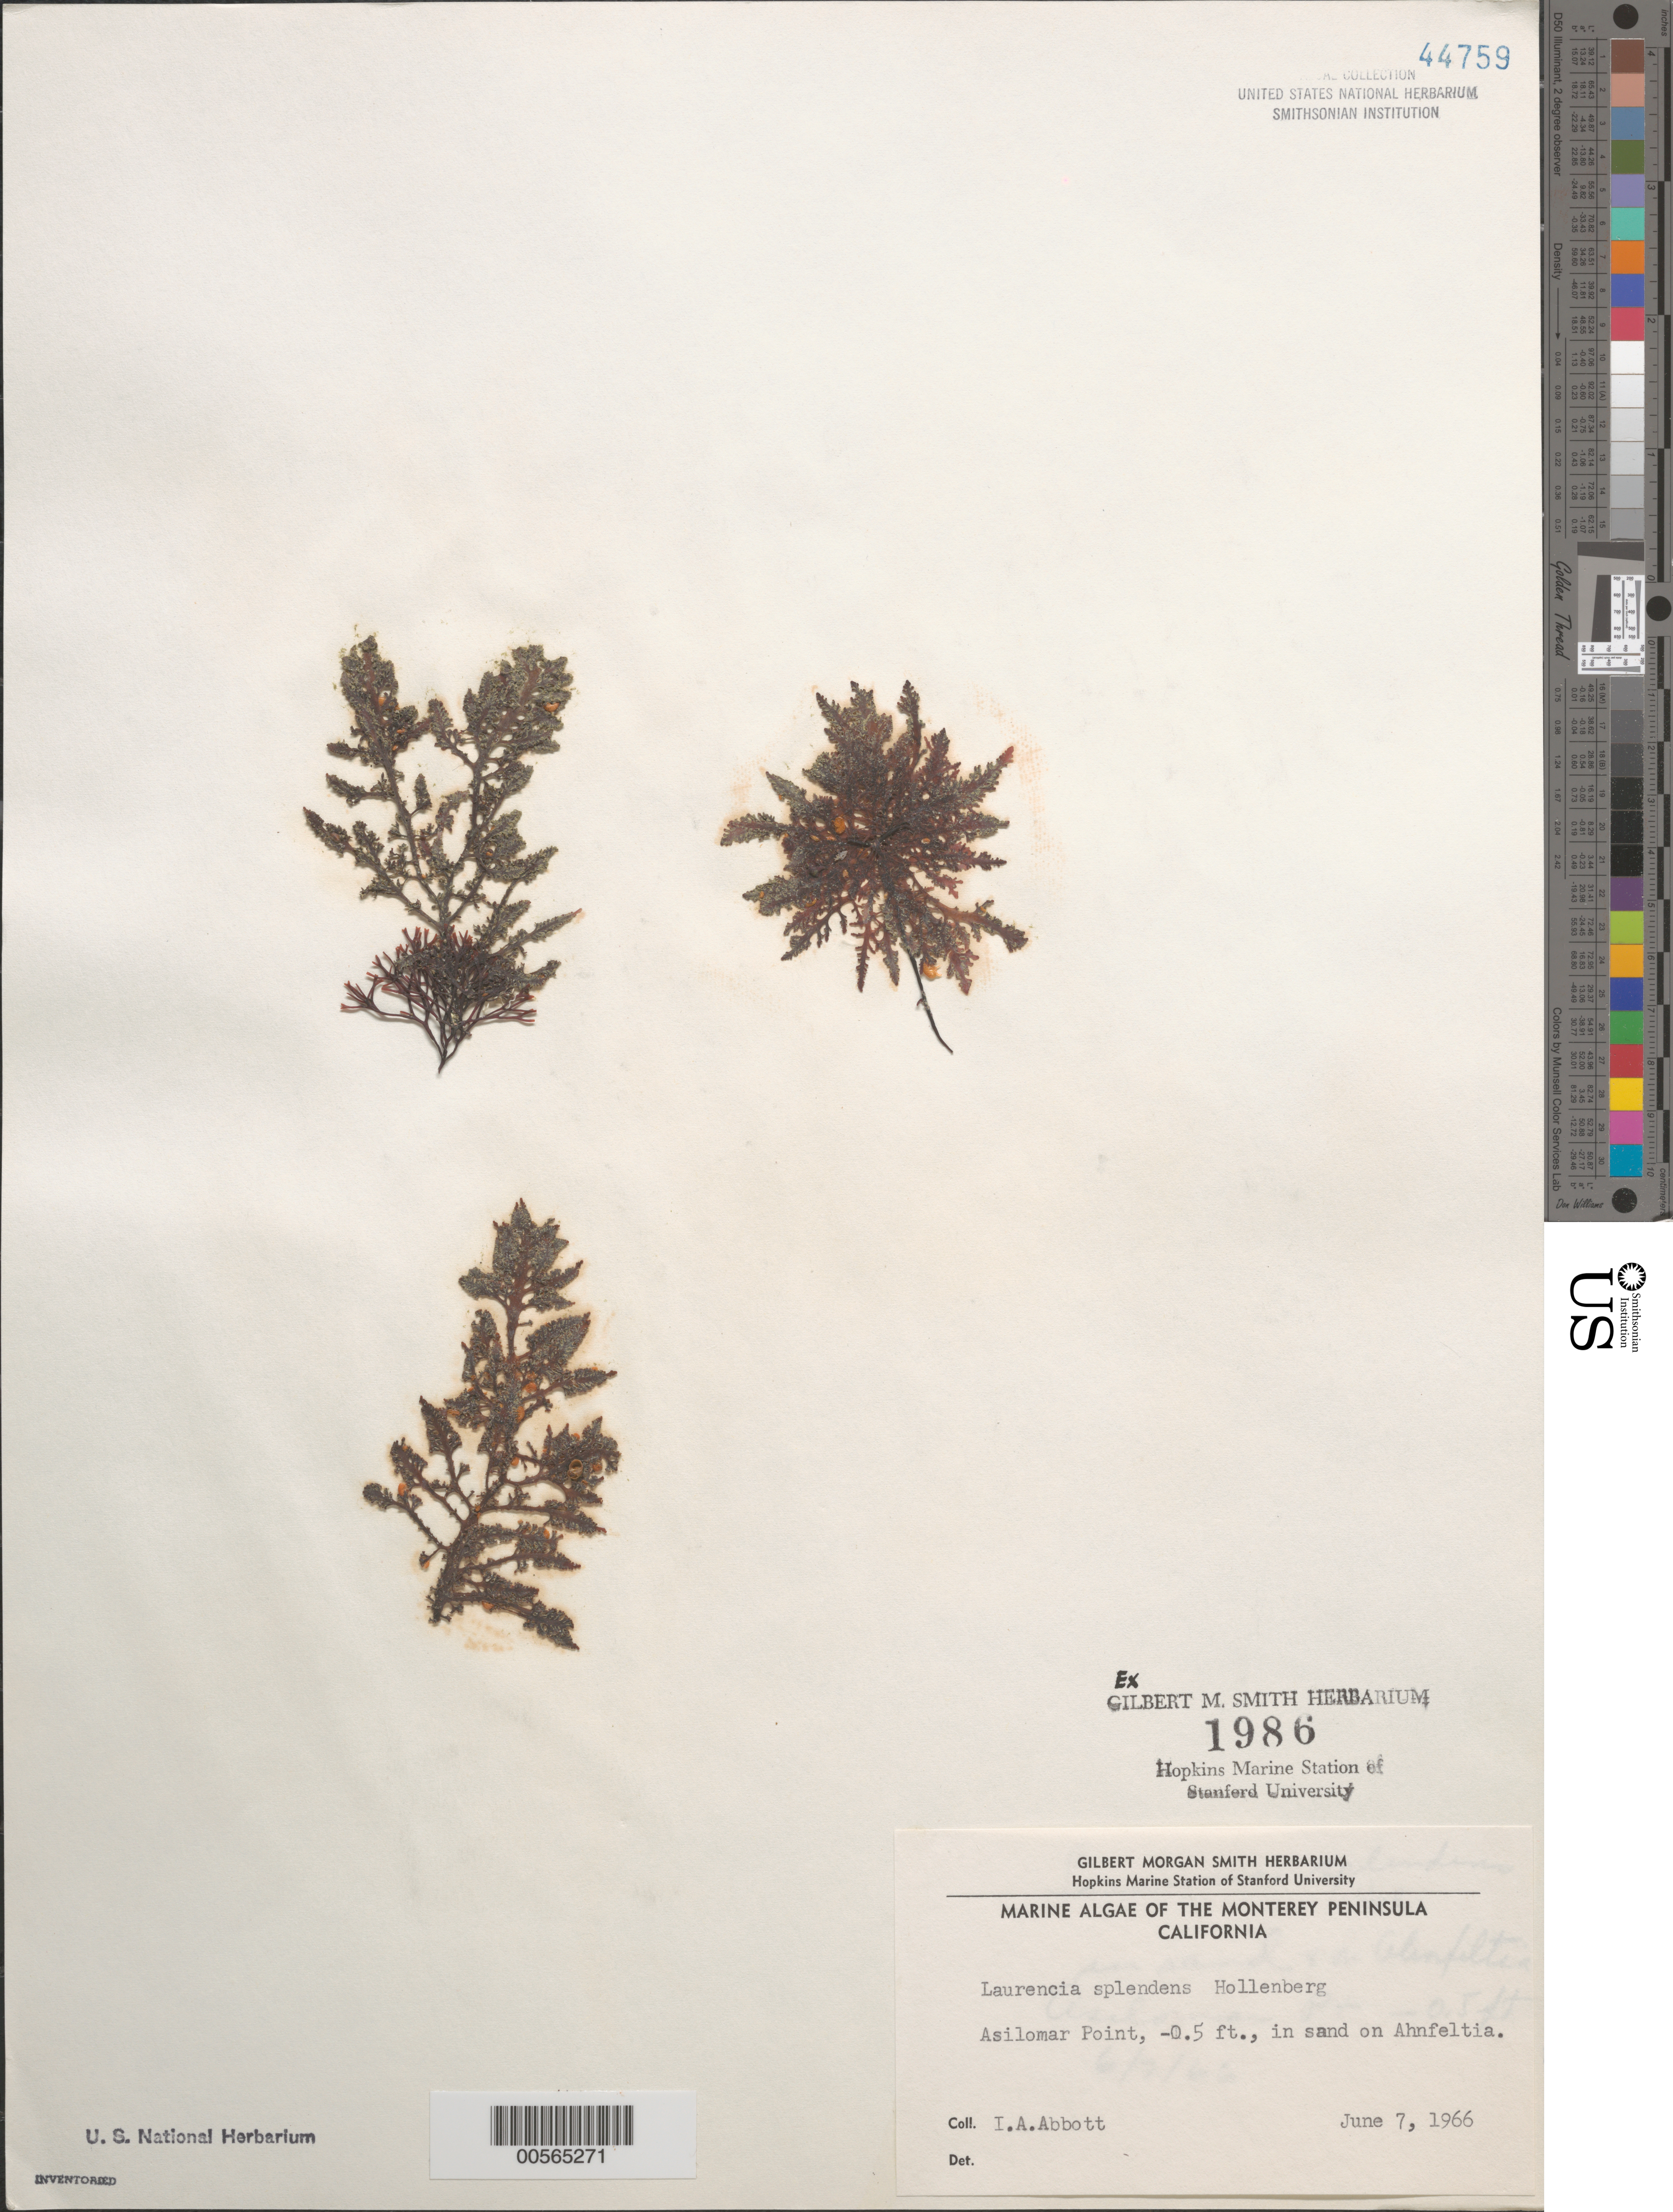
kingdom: Plantae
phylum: Rhodophyta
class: Florideophyceae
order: Ceramiales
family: Rhodomelaceae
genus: Osmundea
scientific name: Osmundea splendens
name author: (Hollenb.) K.W. Nam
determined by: Algae name updating Project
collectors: I. A. Abbott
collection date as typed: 07 Jun 1966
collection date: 1966-06-07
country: United States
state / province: California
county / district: Monterey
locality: Asilomar Point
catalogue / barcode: US 44759